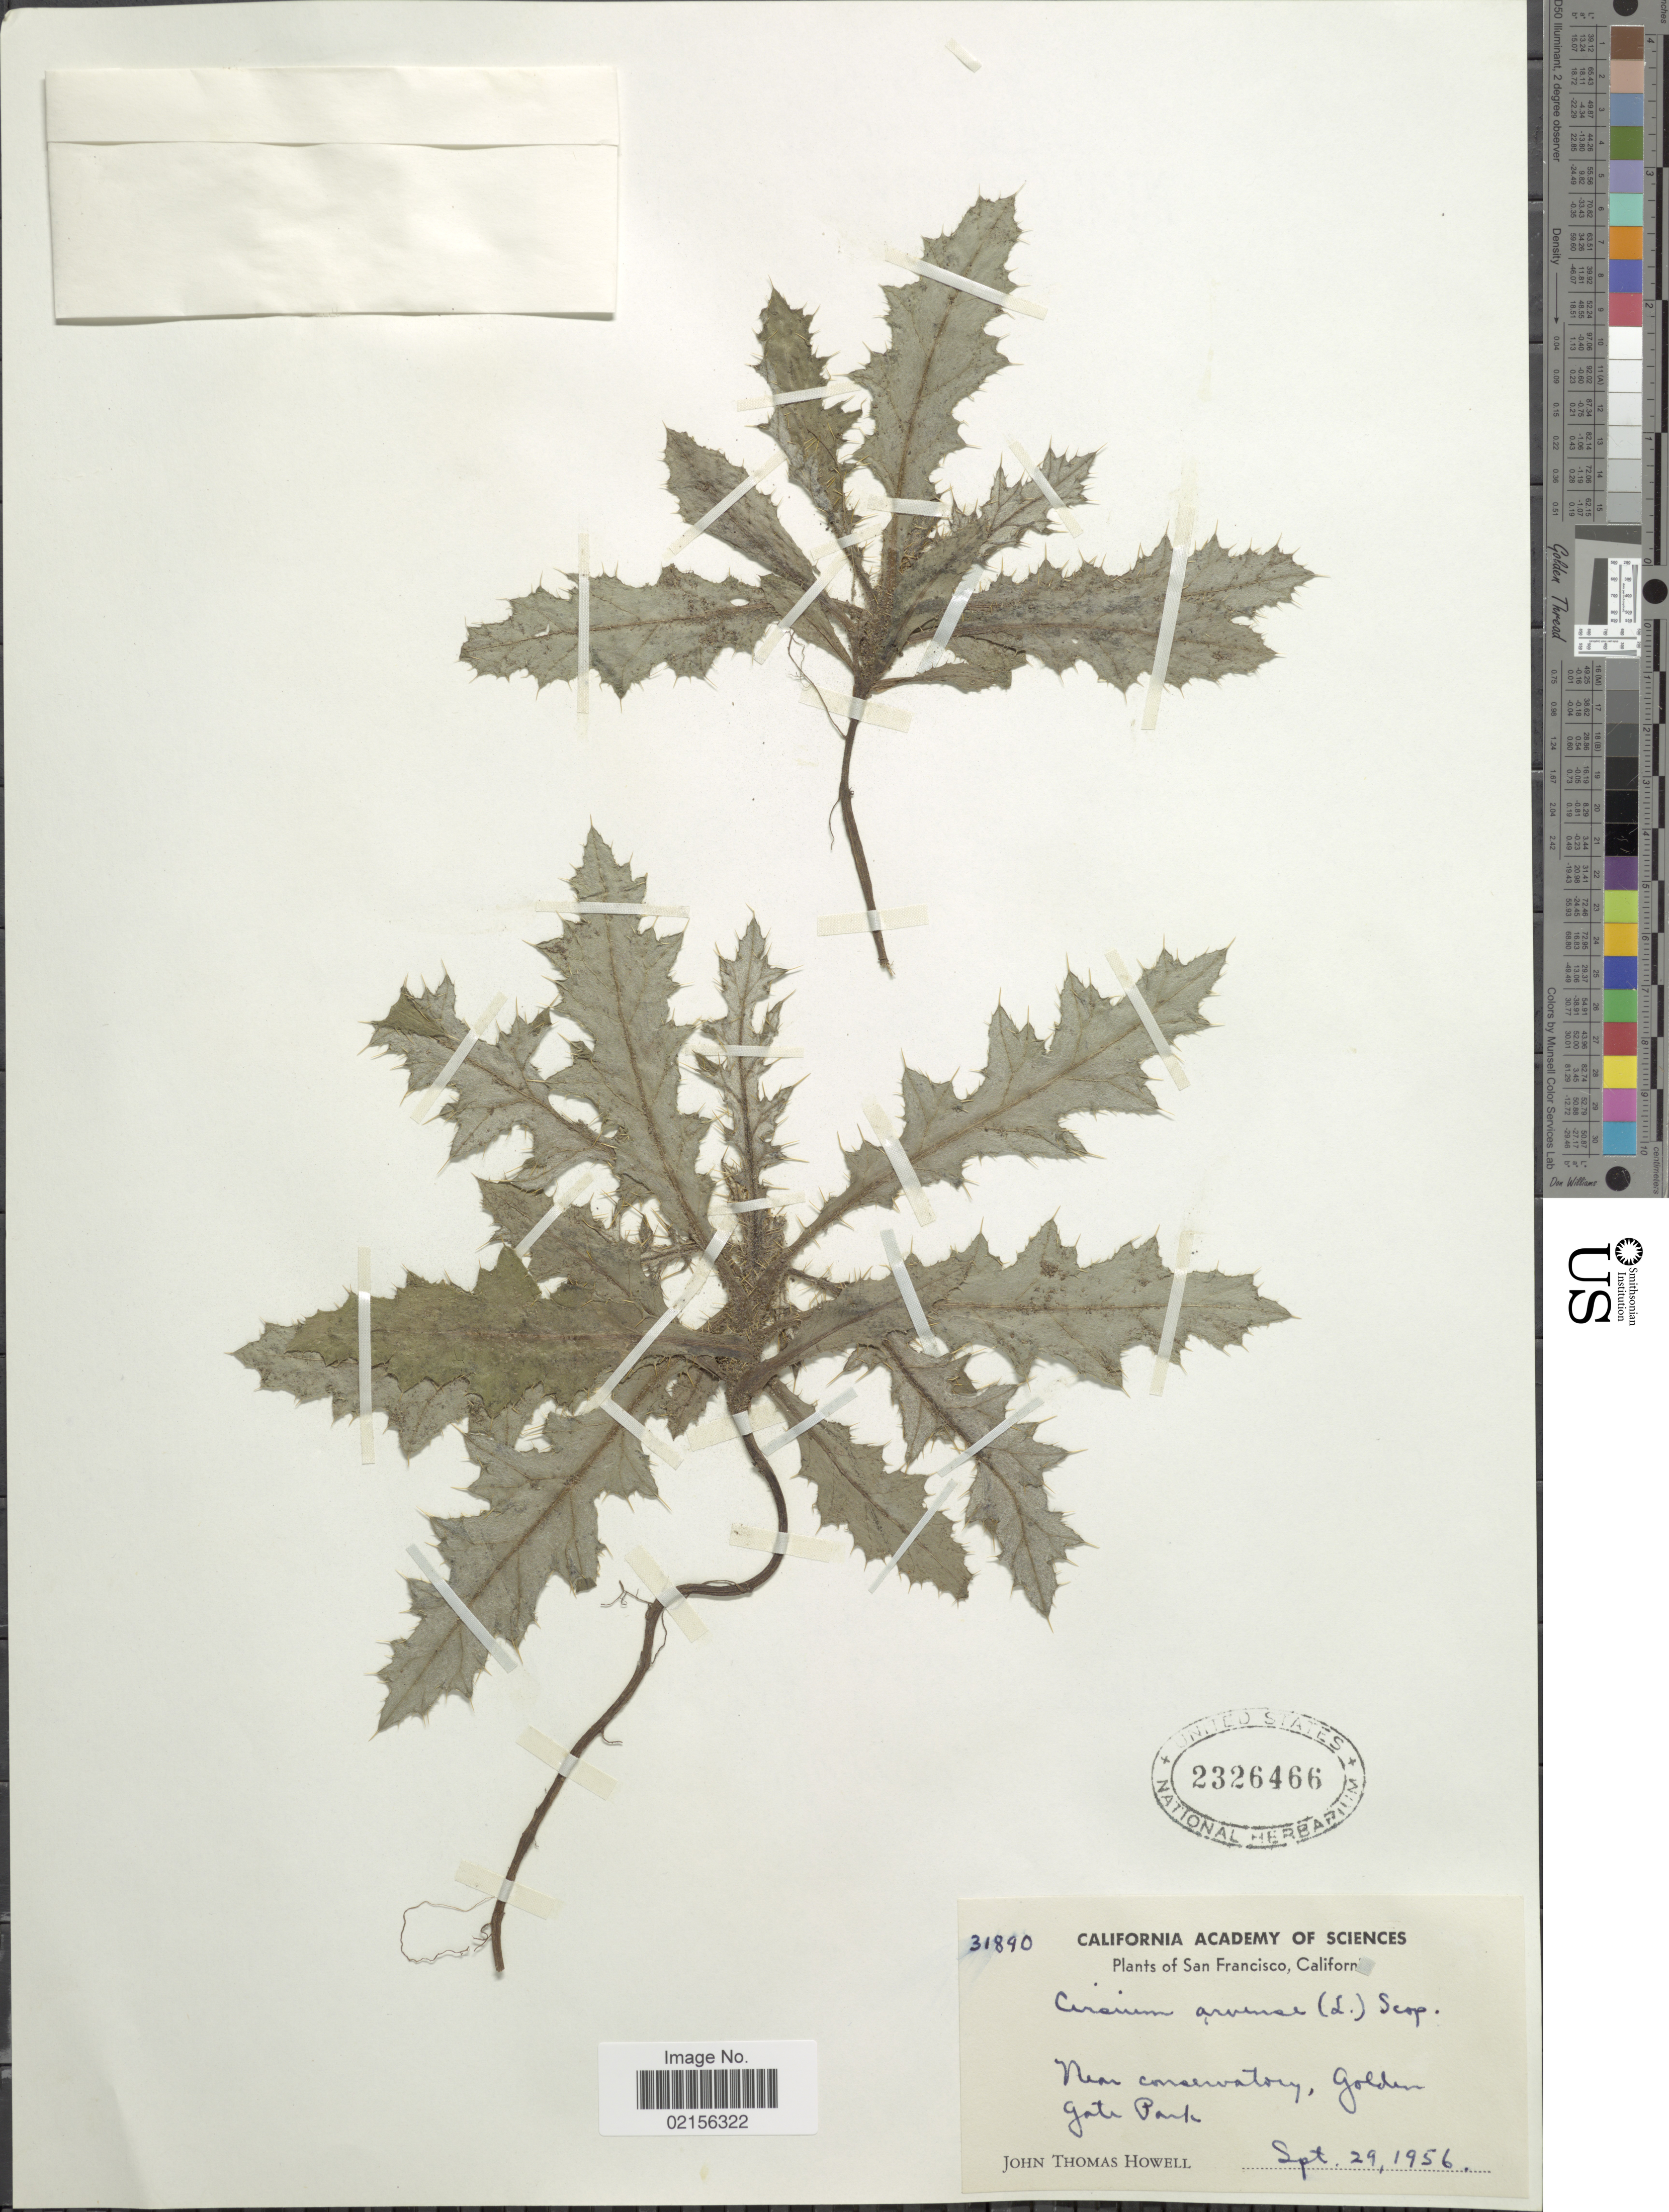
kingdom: Plantae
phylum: Tracheophyta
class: Magnoliopsida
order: Asterales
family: Asteraceae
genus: Cirsium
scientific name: Cirsium arvense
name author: (L.) Scop.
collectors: J. T. Howell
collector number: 31890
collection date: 1956-09-29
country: United States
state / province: California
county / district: San Francisco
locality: San Francisco, Near conservatory, Golden Gate Park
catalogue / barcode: US 2326466